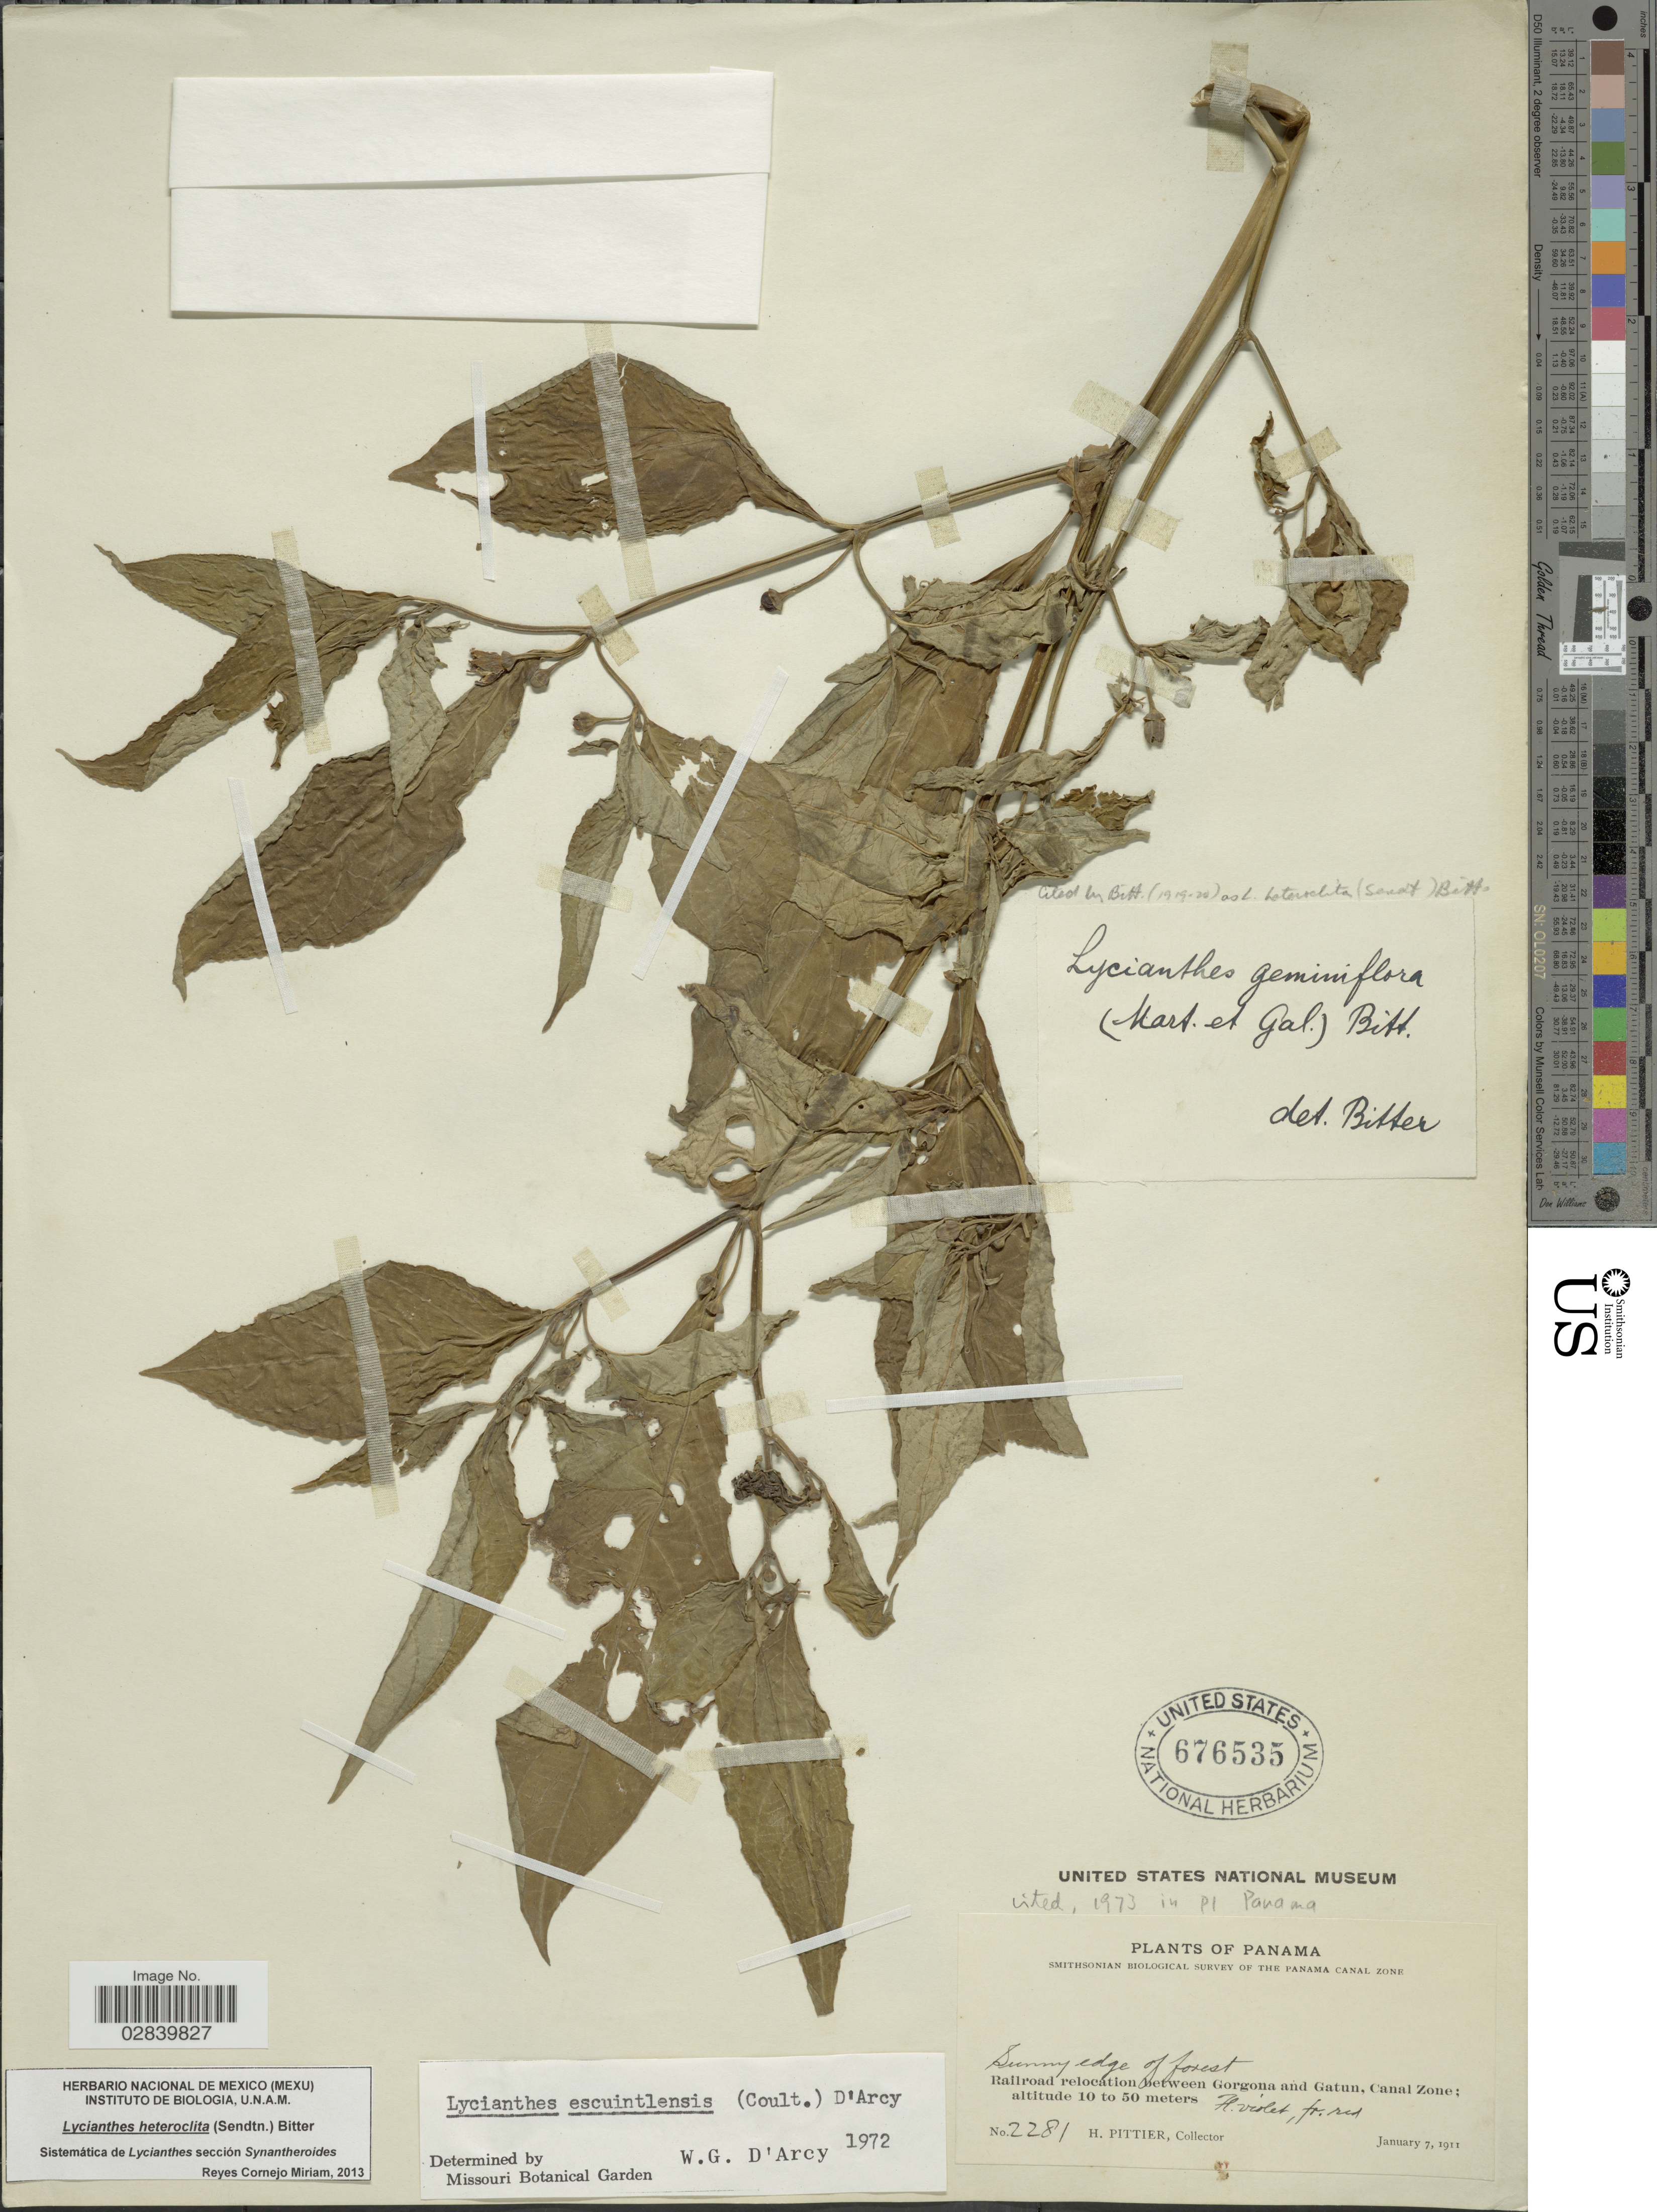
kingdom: Plantae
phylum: Tracheophyta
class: Magnoliopsida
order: Solanales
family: Solanaceae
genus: Lycianthes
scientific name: Lycianthes heteroclita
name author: (Sendtn.) Bitter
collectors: H. F. Pittier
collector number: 2281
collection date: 1911-01-07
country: Panama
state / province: Colón / Panamá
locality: Railroad relocation between Gorgona and Gatun, Canal Zone.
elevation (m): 10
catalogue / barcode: US 676535